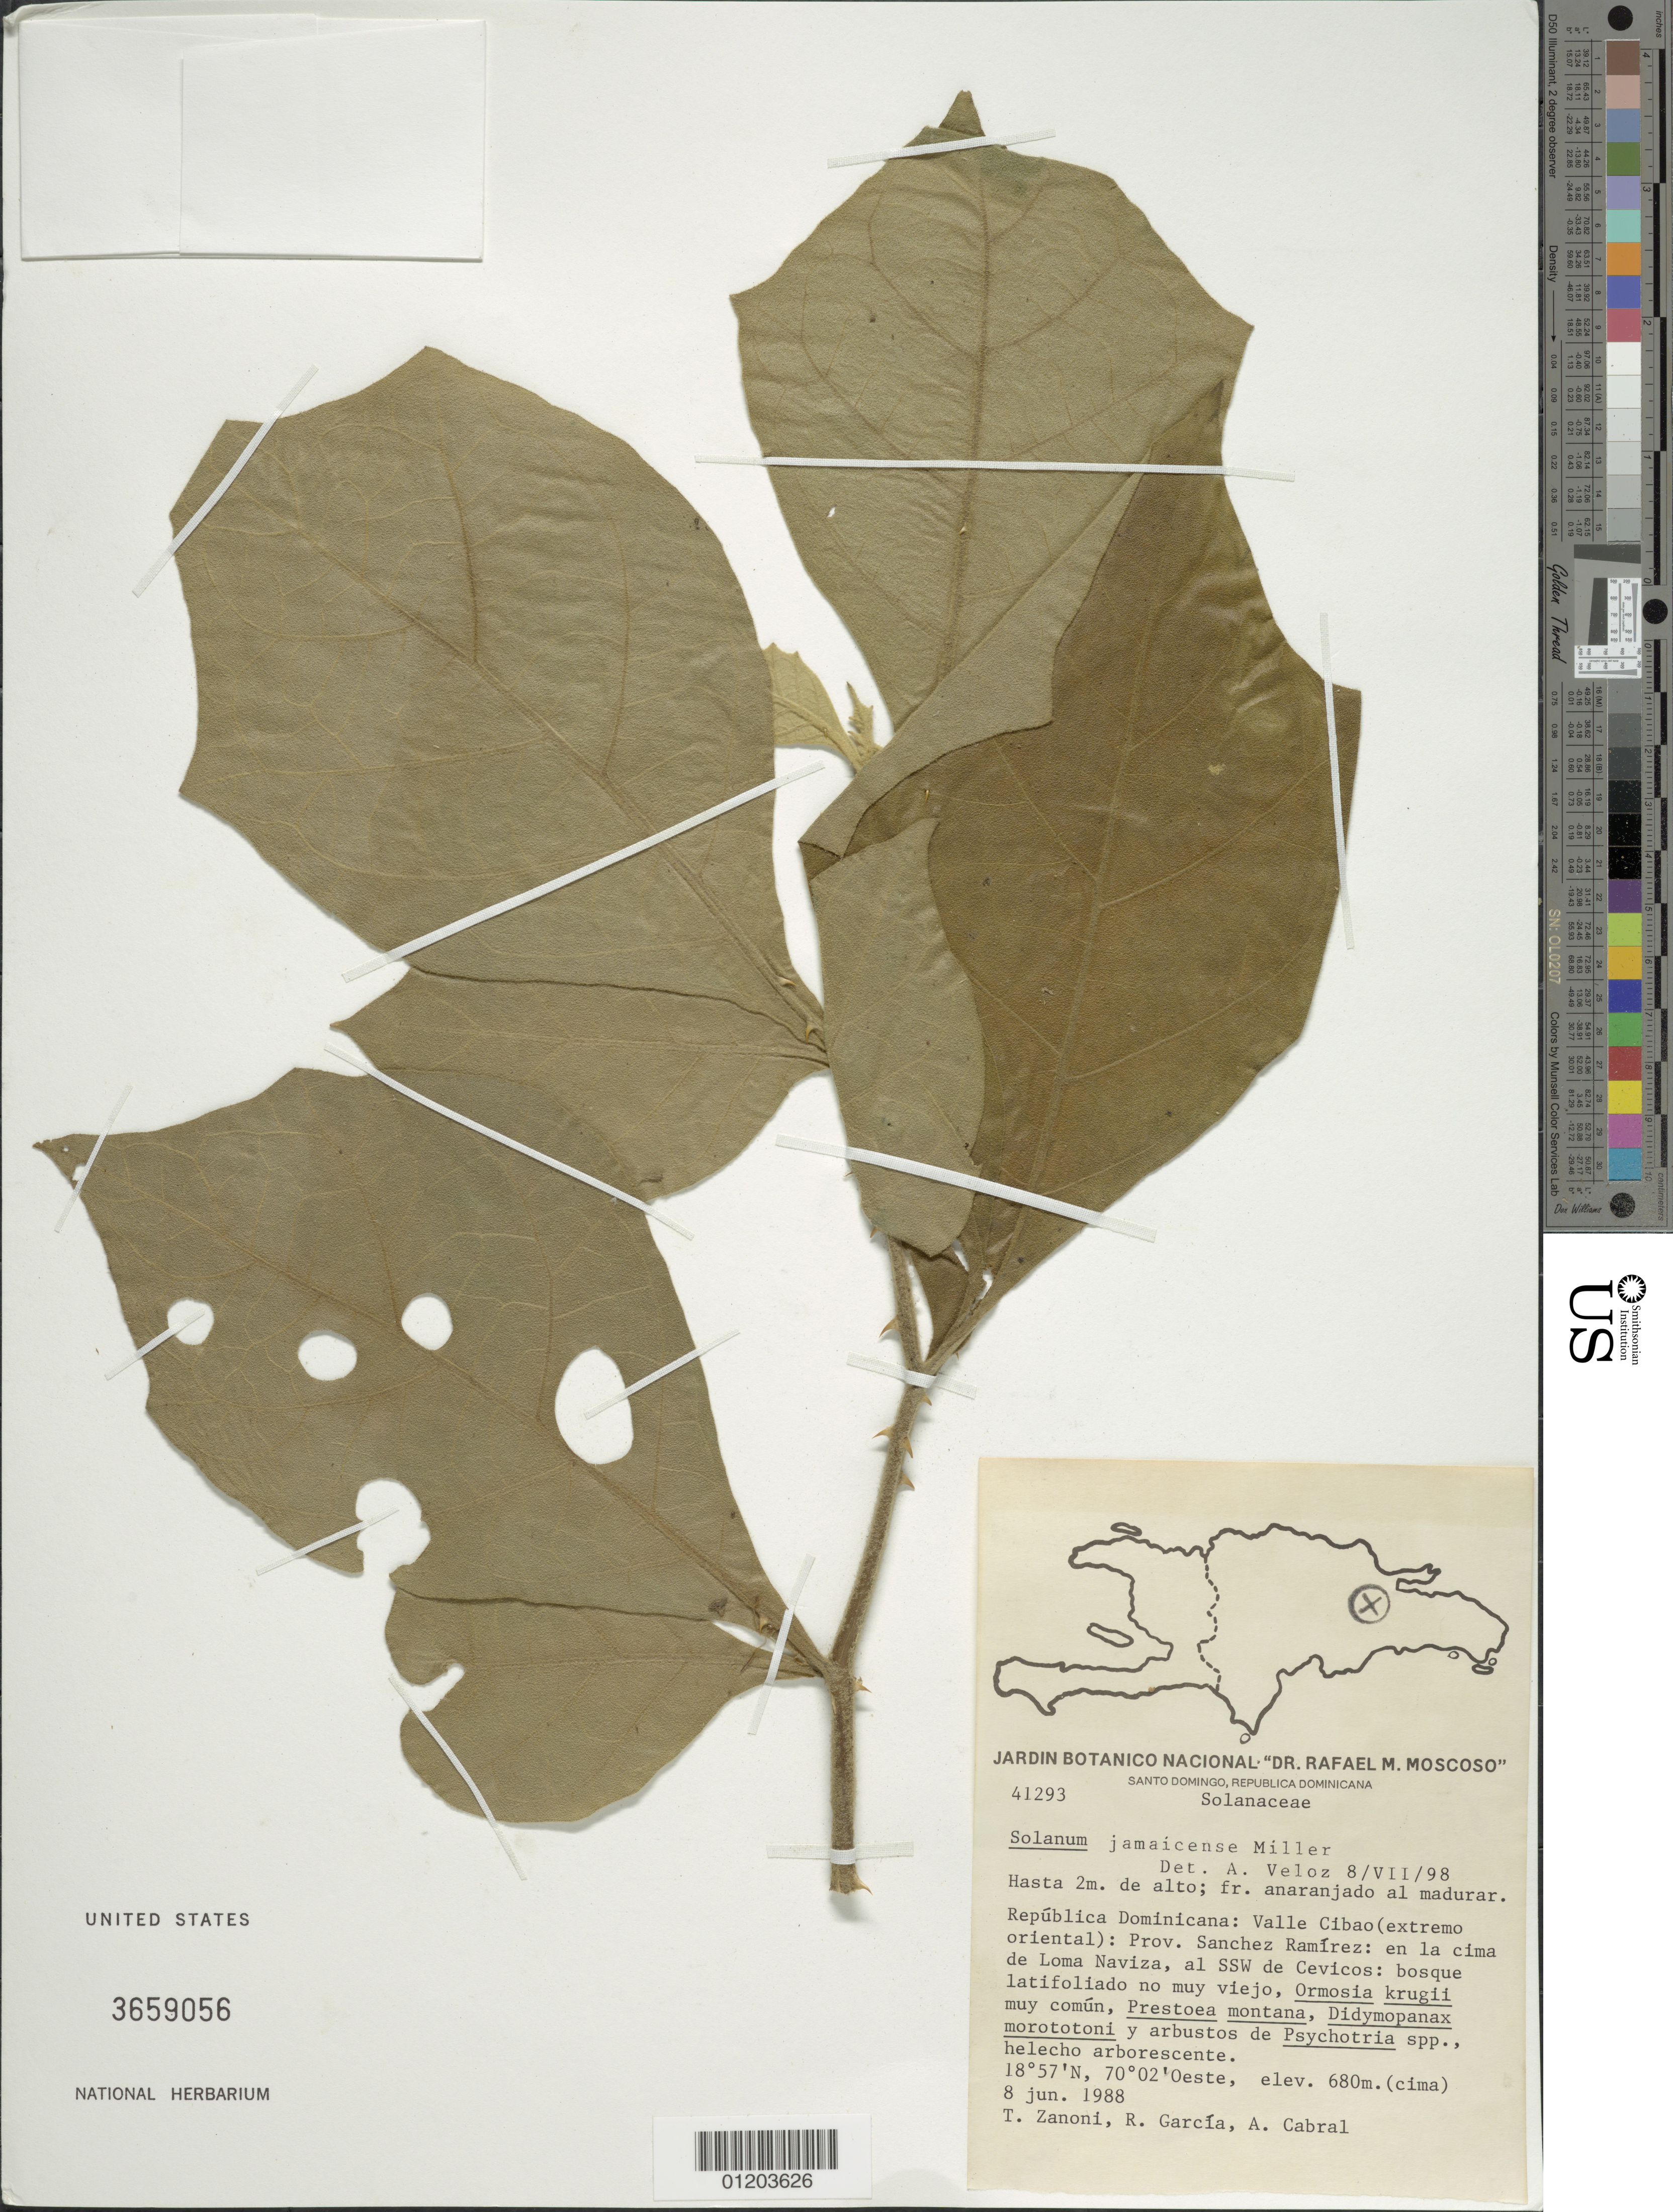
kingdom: Plantae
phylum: Tracheophyta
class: Magnoliopsida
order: Solanales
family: Solanaceae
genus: Solanum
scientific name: Solanum jamaicense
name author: Mill.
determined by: Veloz, A.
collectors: T. A. Zanoni, R. G. García & A. Cabral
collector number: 41293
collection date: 1988-06-08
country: Dominican Republic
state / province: Sánchez Ramírez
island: Hispaniola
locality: Valle Cibao (extremo oriental); en la cima de Loma Naviza, al SSW de Cevicos.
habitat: Bosque latifoliado no muy viejo, Ormosia krugii muy común, Prestoea montana, Didymopanax morototoni y arbustos de Psychoria spp., helecho arborescente.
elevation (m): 680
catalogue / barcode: US 3659056